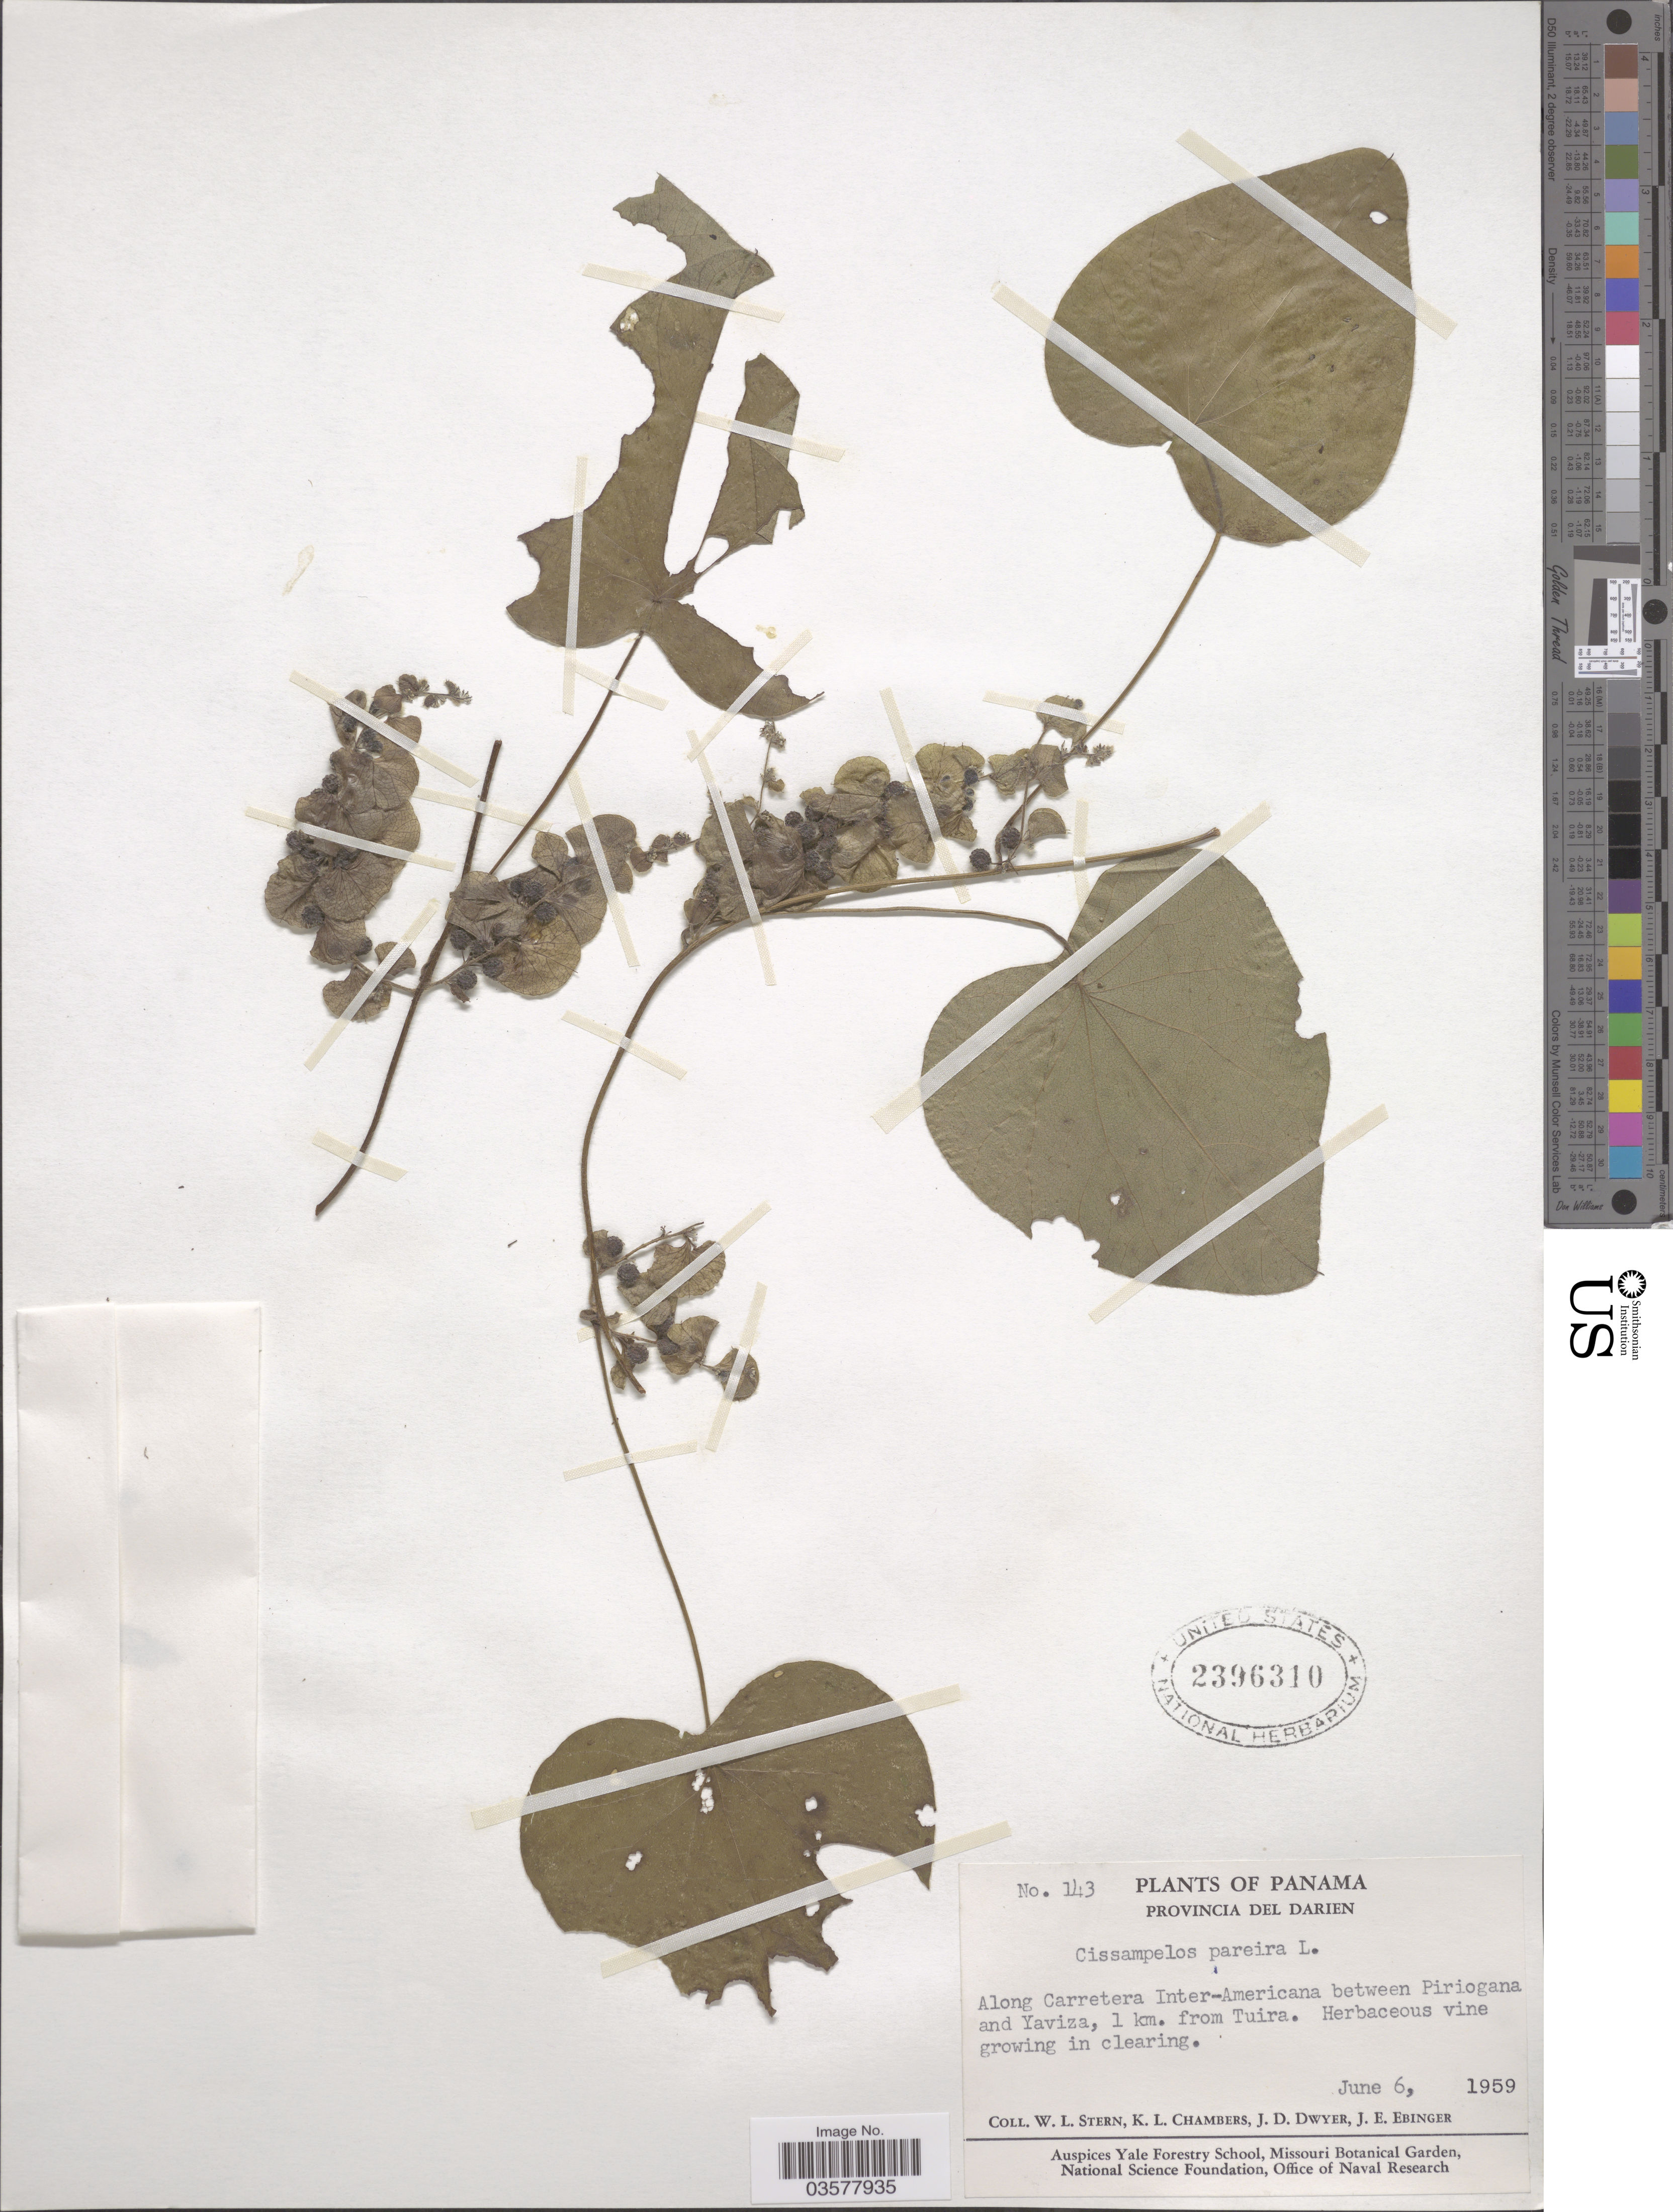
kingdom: Plantae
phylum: Tracheophyta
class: Magnoliopsida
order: Ranunculales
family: Menispermaceae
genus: Cissampelos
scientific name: Cissampelos pareira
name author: L.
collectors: W. L. Stern, K. Chambers, J. D. Dwyer & J. Ebinger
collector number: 143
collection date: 1959-06-06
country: Panama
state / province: Darien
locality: Along Carretera Inter-Americana between Piriogana and Yaviza, 1 km. from Tuira.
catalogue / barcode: US 2396310